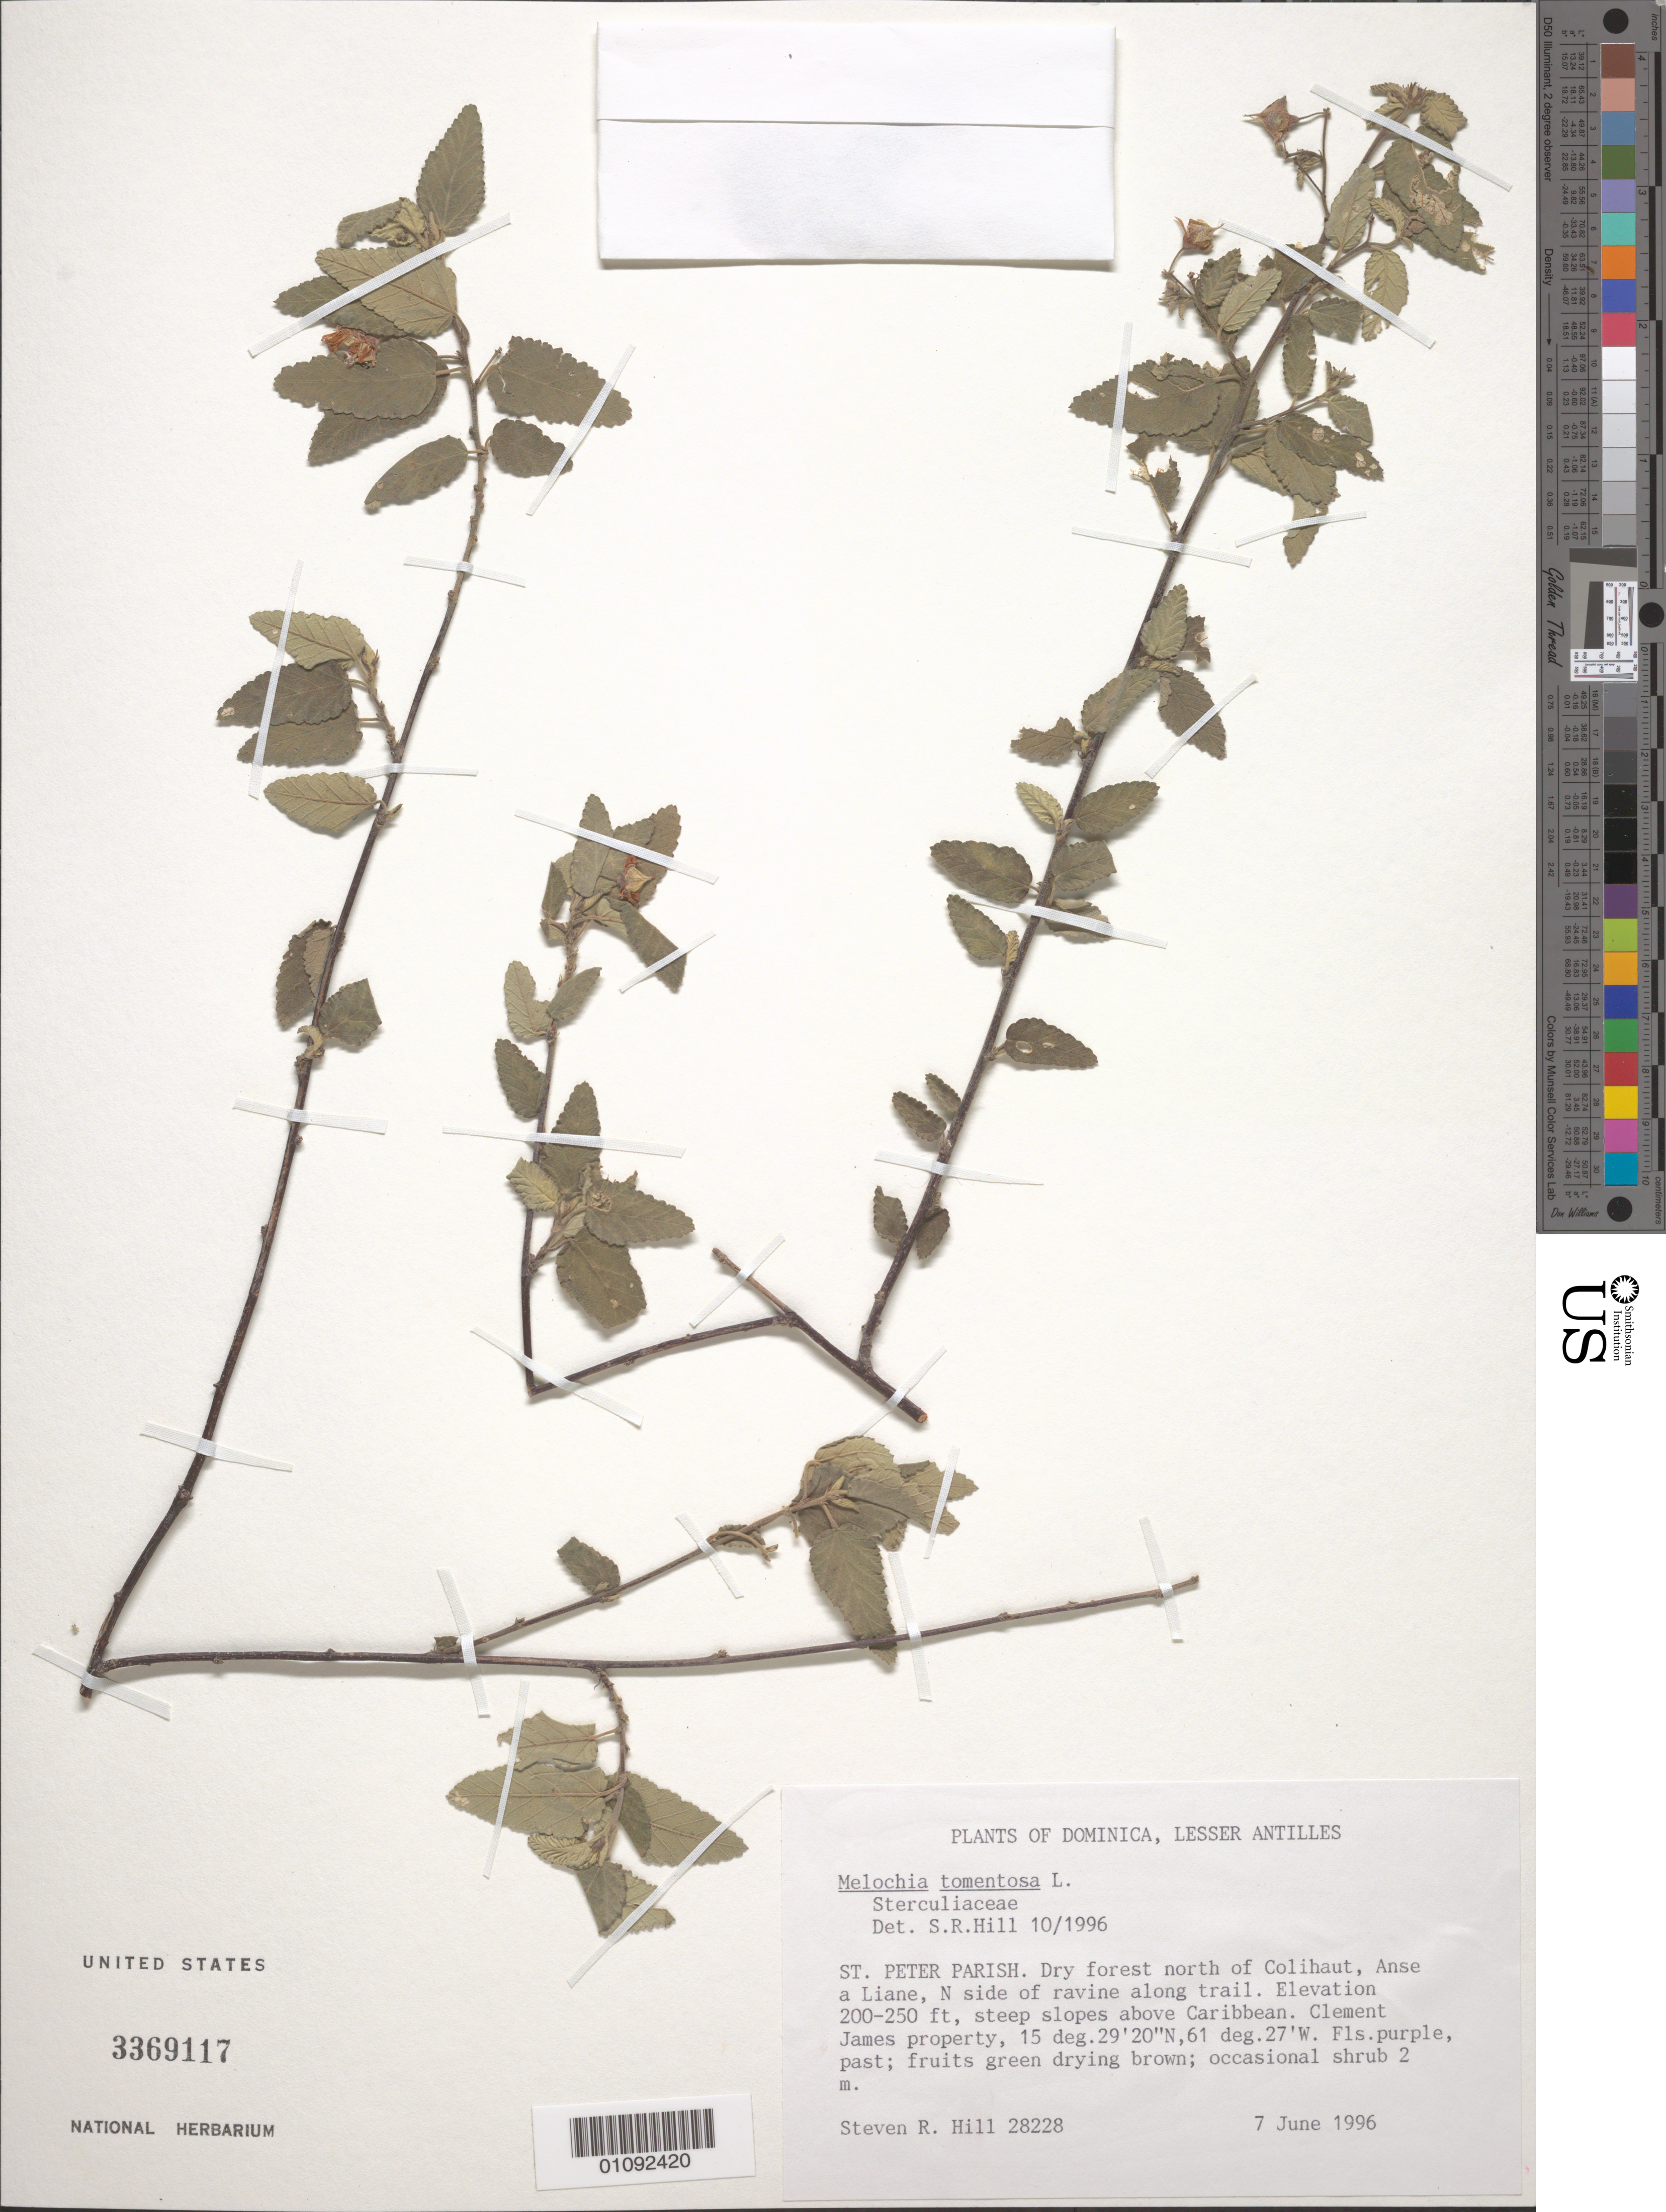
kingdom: Plantae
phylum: Tracheophyta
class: Magnoliopsida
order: Malvales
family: Malvaceae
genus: Melochia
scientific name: Melochia tomentosa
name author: L.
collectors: S. R. Hill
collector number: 28228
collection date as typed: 07 Jun 1996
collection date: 1996-06-07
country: Dominica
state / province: St. Peter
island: Dominica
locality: Dry forest N of Colihaut, Anse a Liane, N side of ravine along trail. Clement James property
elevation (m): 61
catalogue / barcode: US 3369117